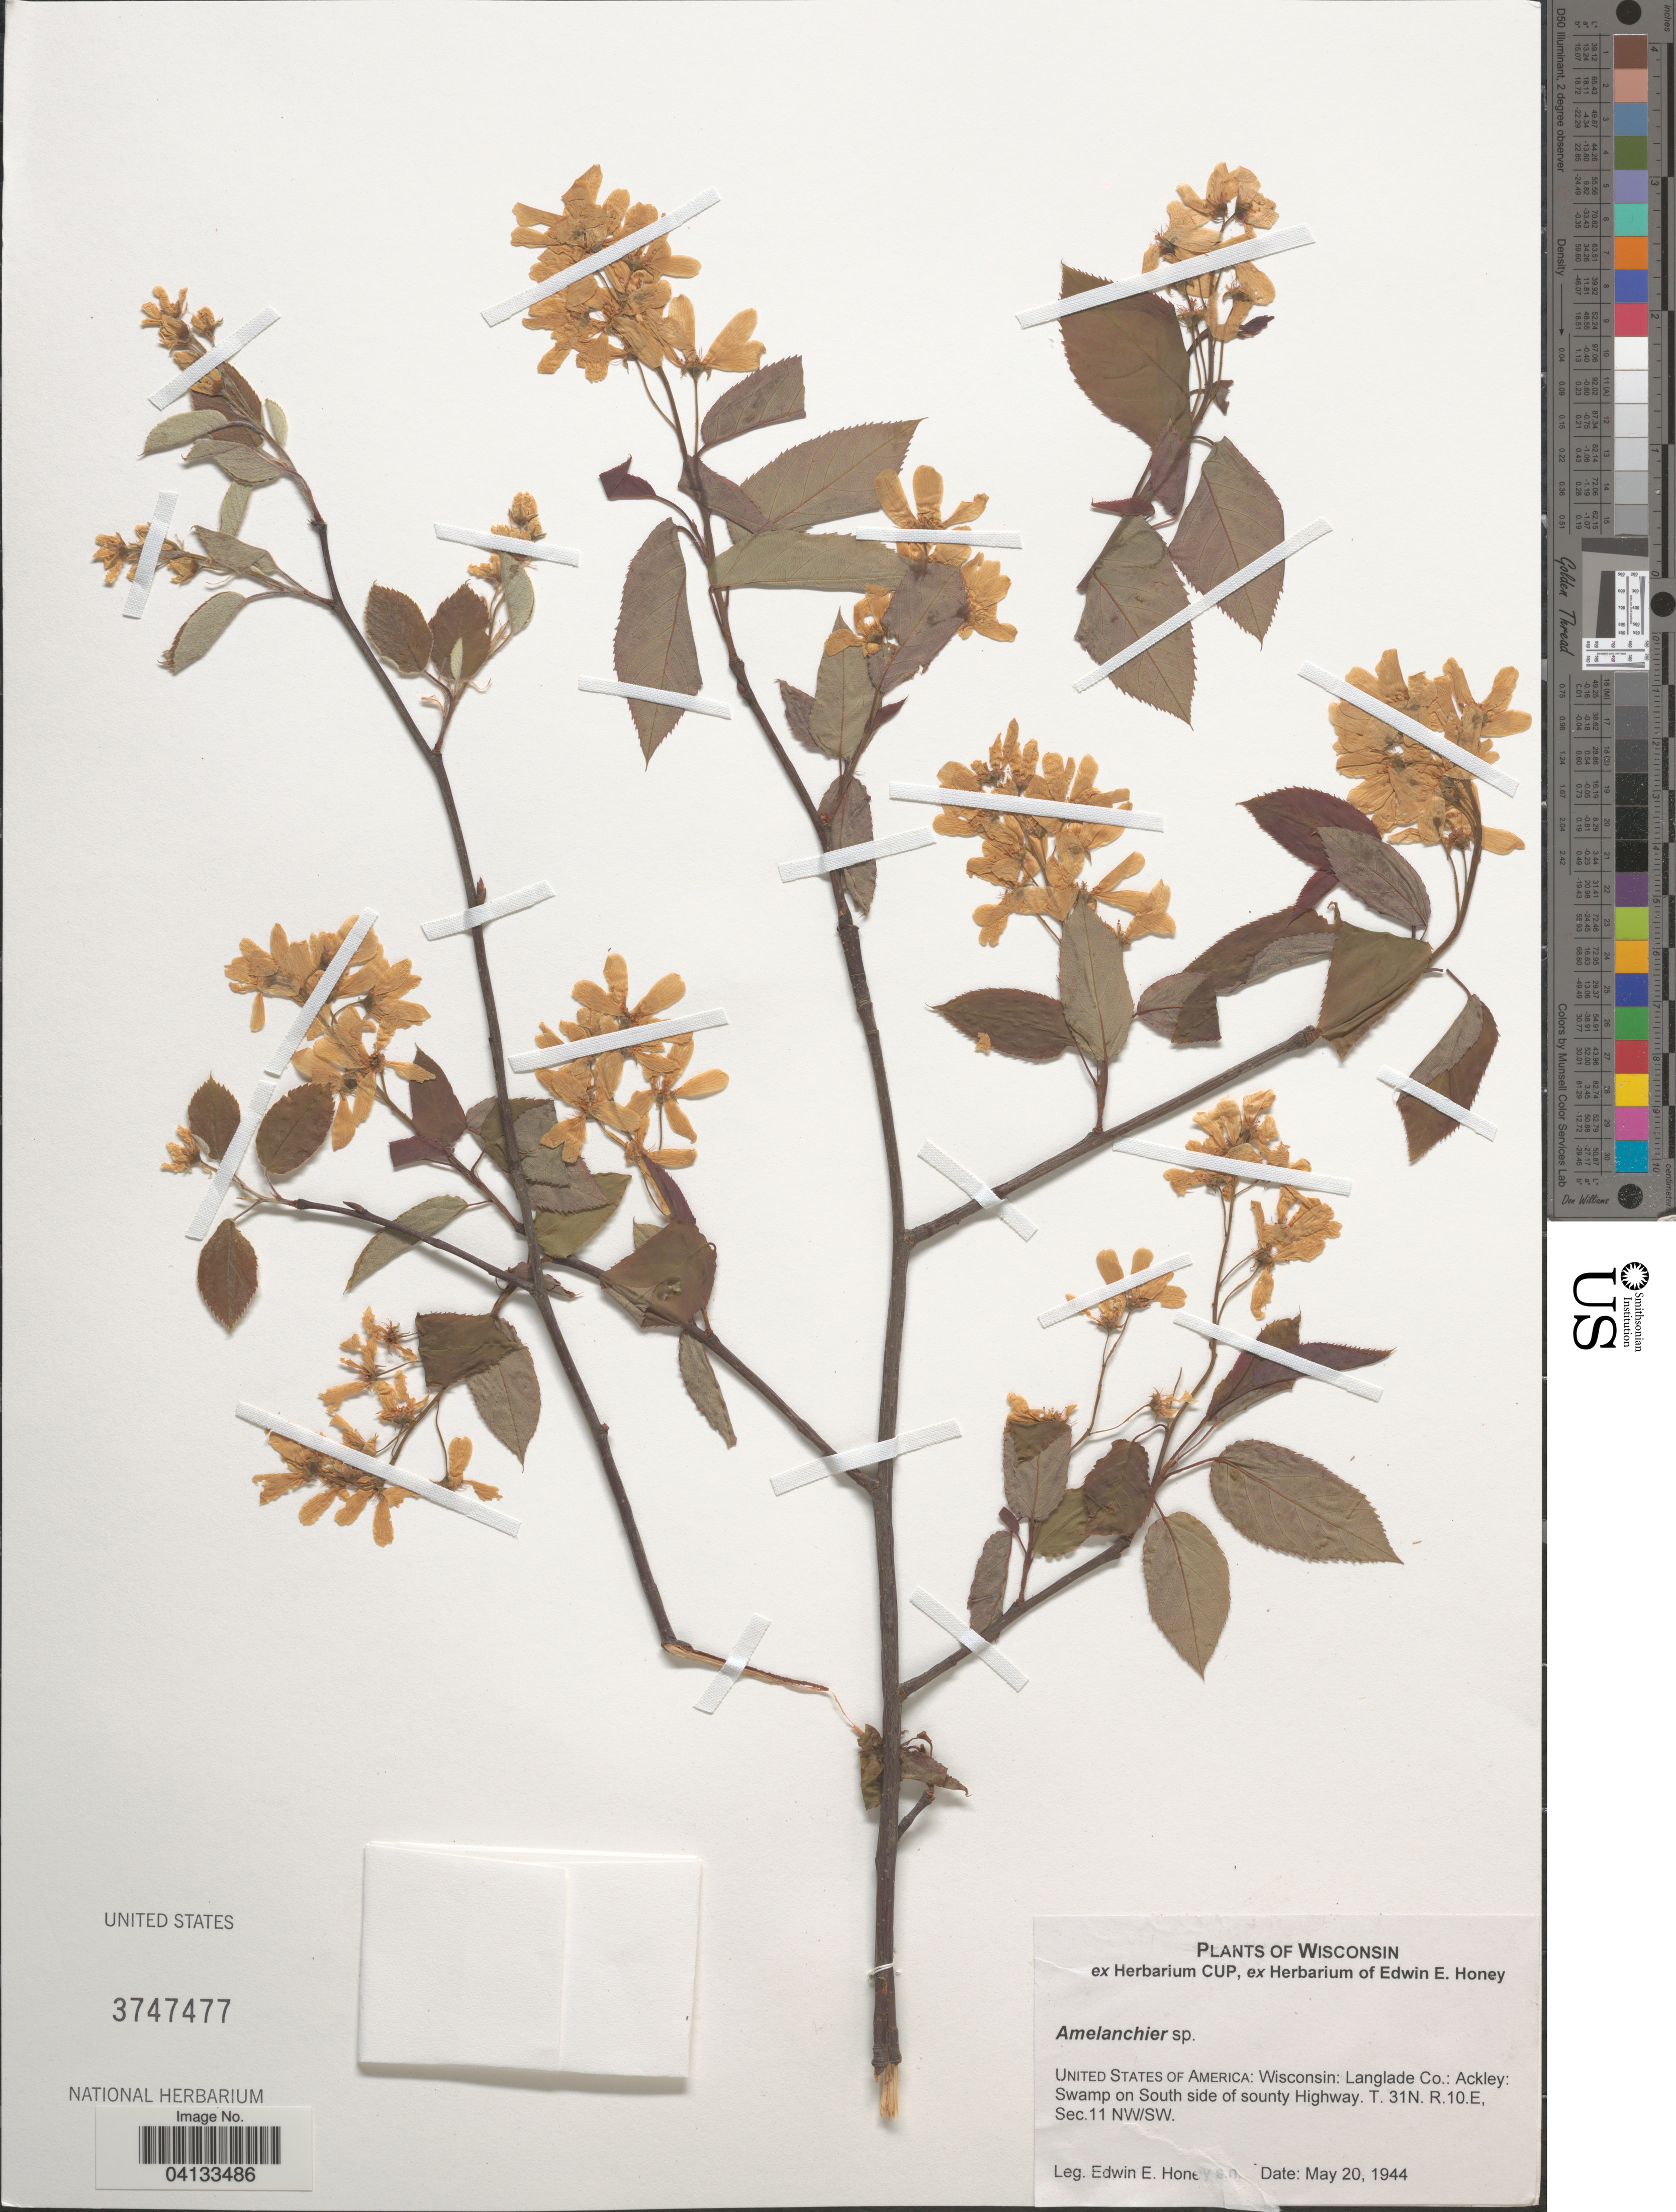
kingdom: Plantae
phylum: Tracheophyta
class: Magnoliopsida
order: Rosales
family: Rosaceae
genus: Amelanchier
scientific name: Amelanchier sp.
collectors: E. Honey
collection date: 1944-05-20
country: United States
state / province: Wisconsin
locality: Langlade Co.: Ackley: Swamp on South side of sounty Highway. T. 31N. R.10.E, Sec. 11 NW/SW.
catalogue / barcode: US 3747477